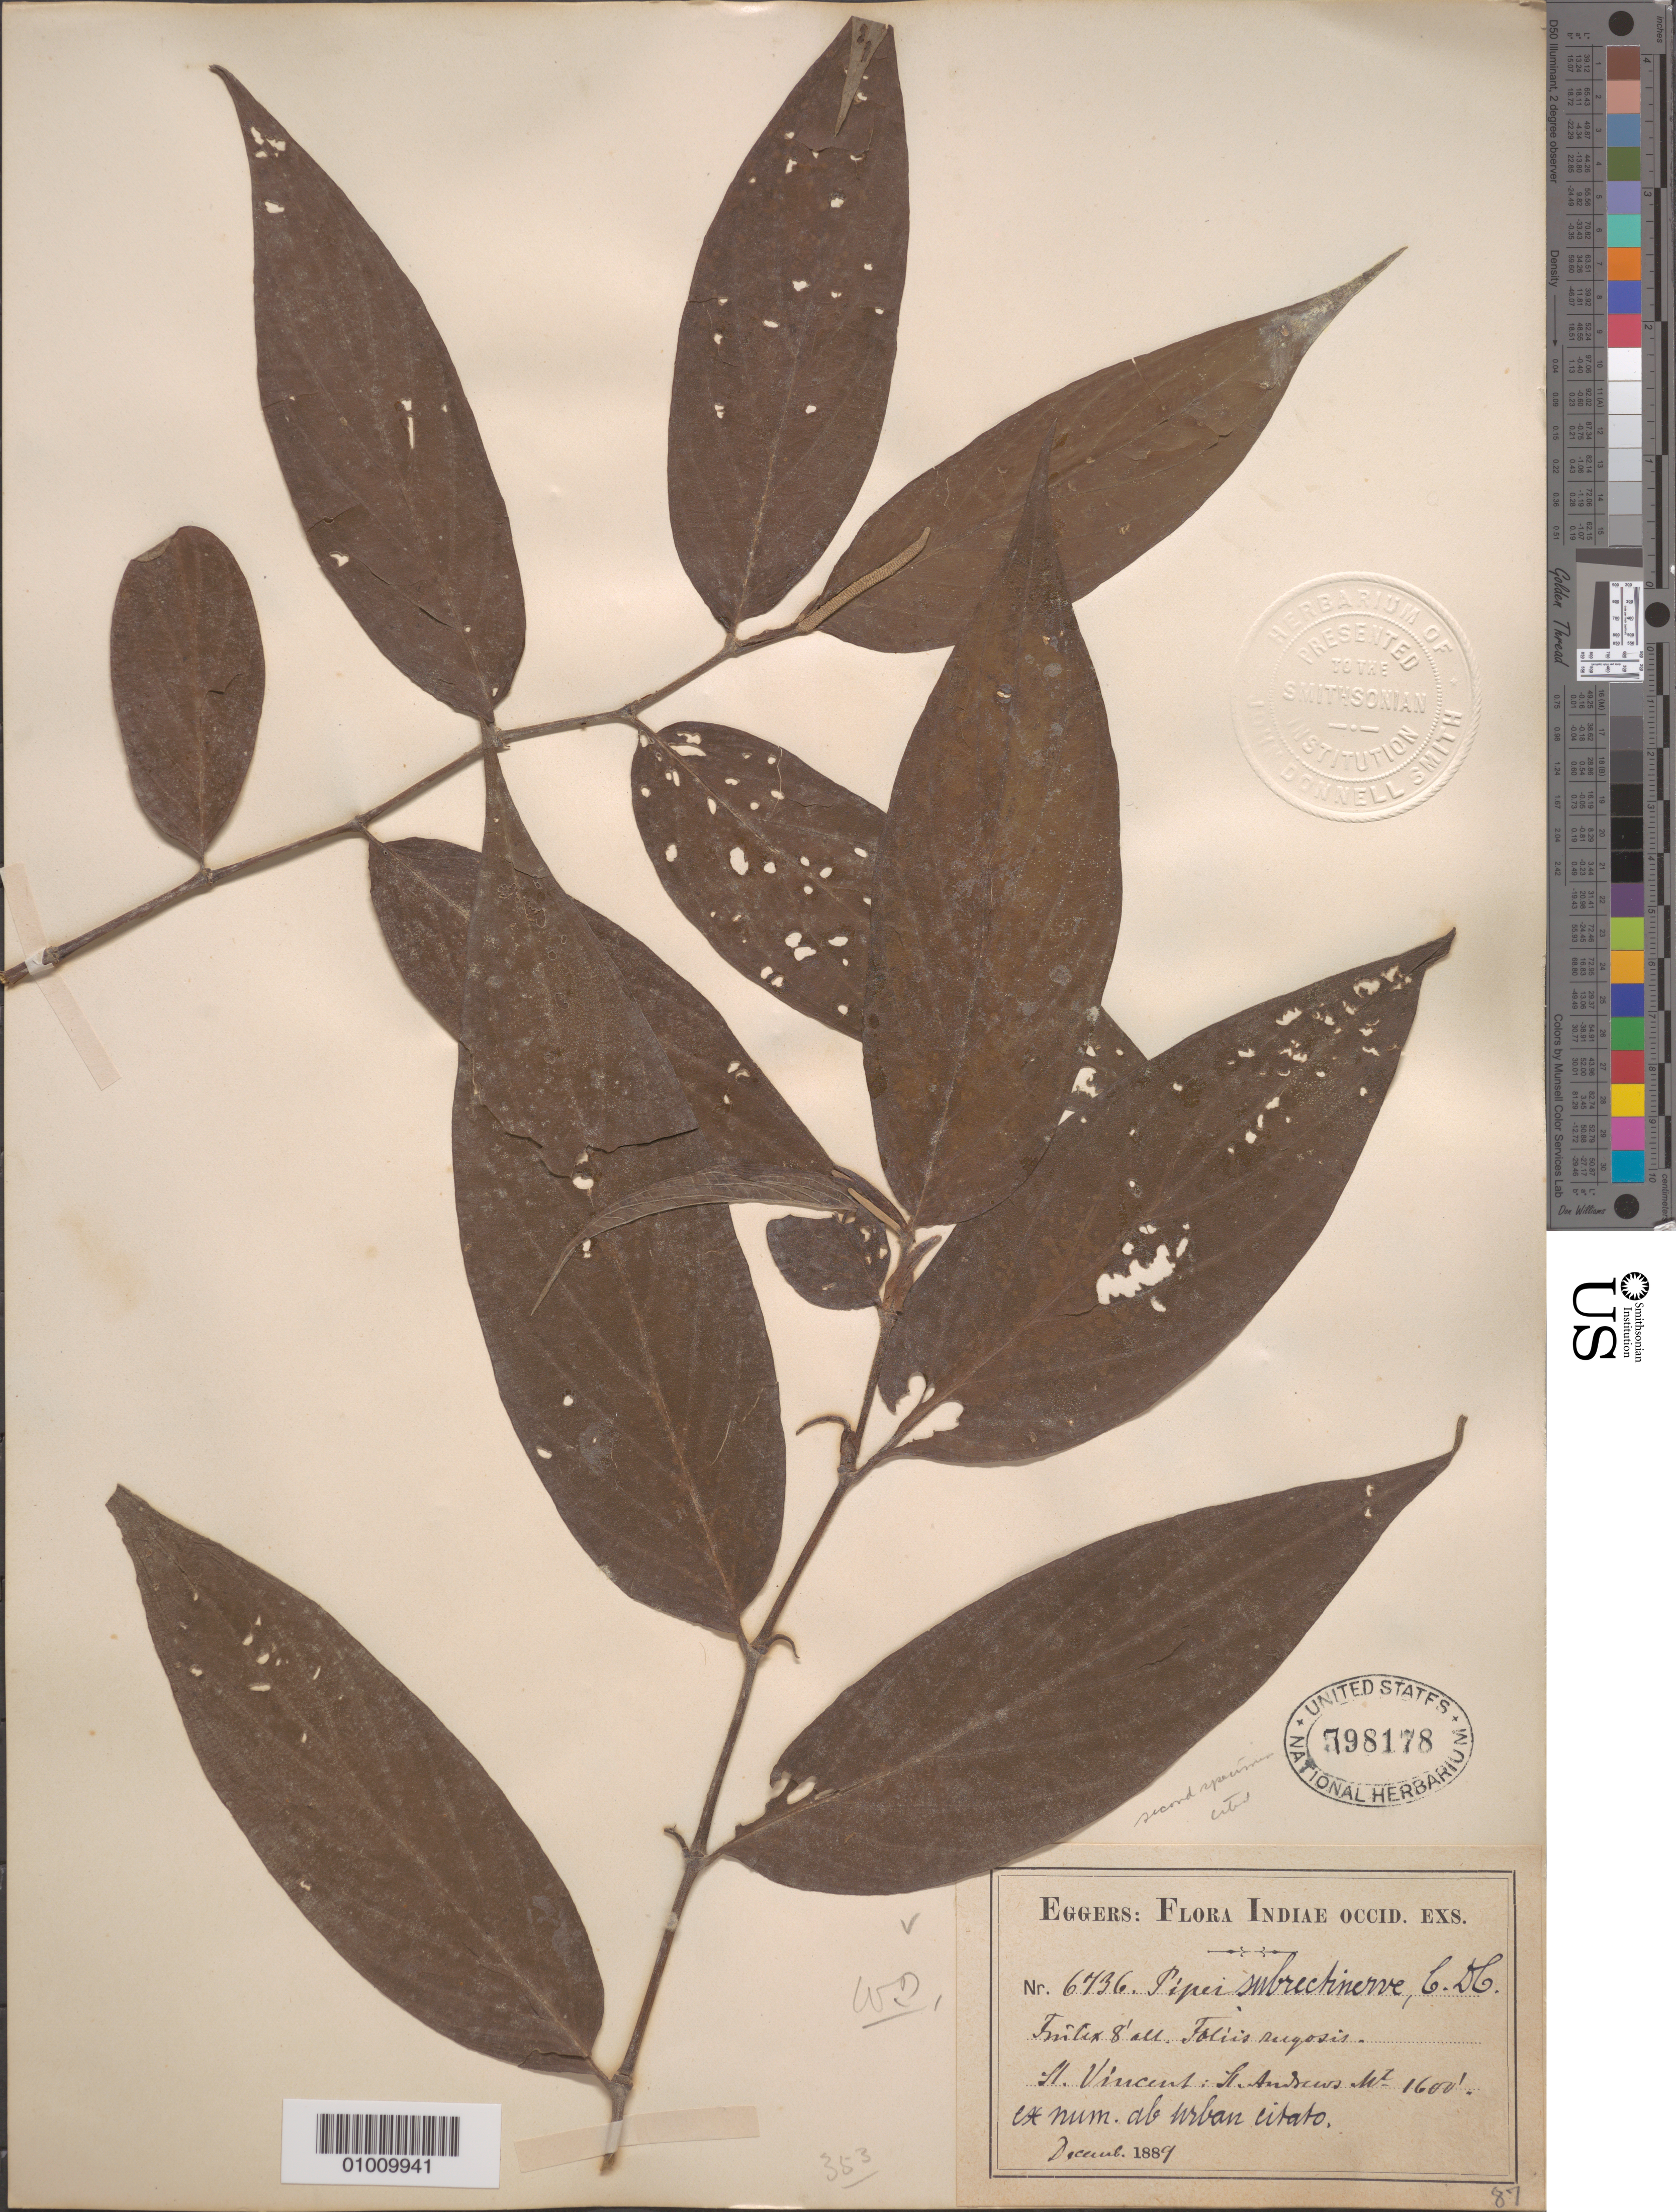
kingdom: Plantae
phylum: Tracheophyta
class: Magnoliopsida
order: Piperales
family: Piperaceae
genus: Piper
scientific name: Piper subrectinerve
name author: C. DC.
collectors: H. F. A. von Eggers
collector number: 6736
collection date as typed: Dec 1889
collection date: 1889-12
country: St. Vincent - Grenadines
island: St. Vincent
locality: St. Andrews Mt.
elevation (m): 488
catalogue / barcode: US 798178